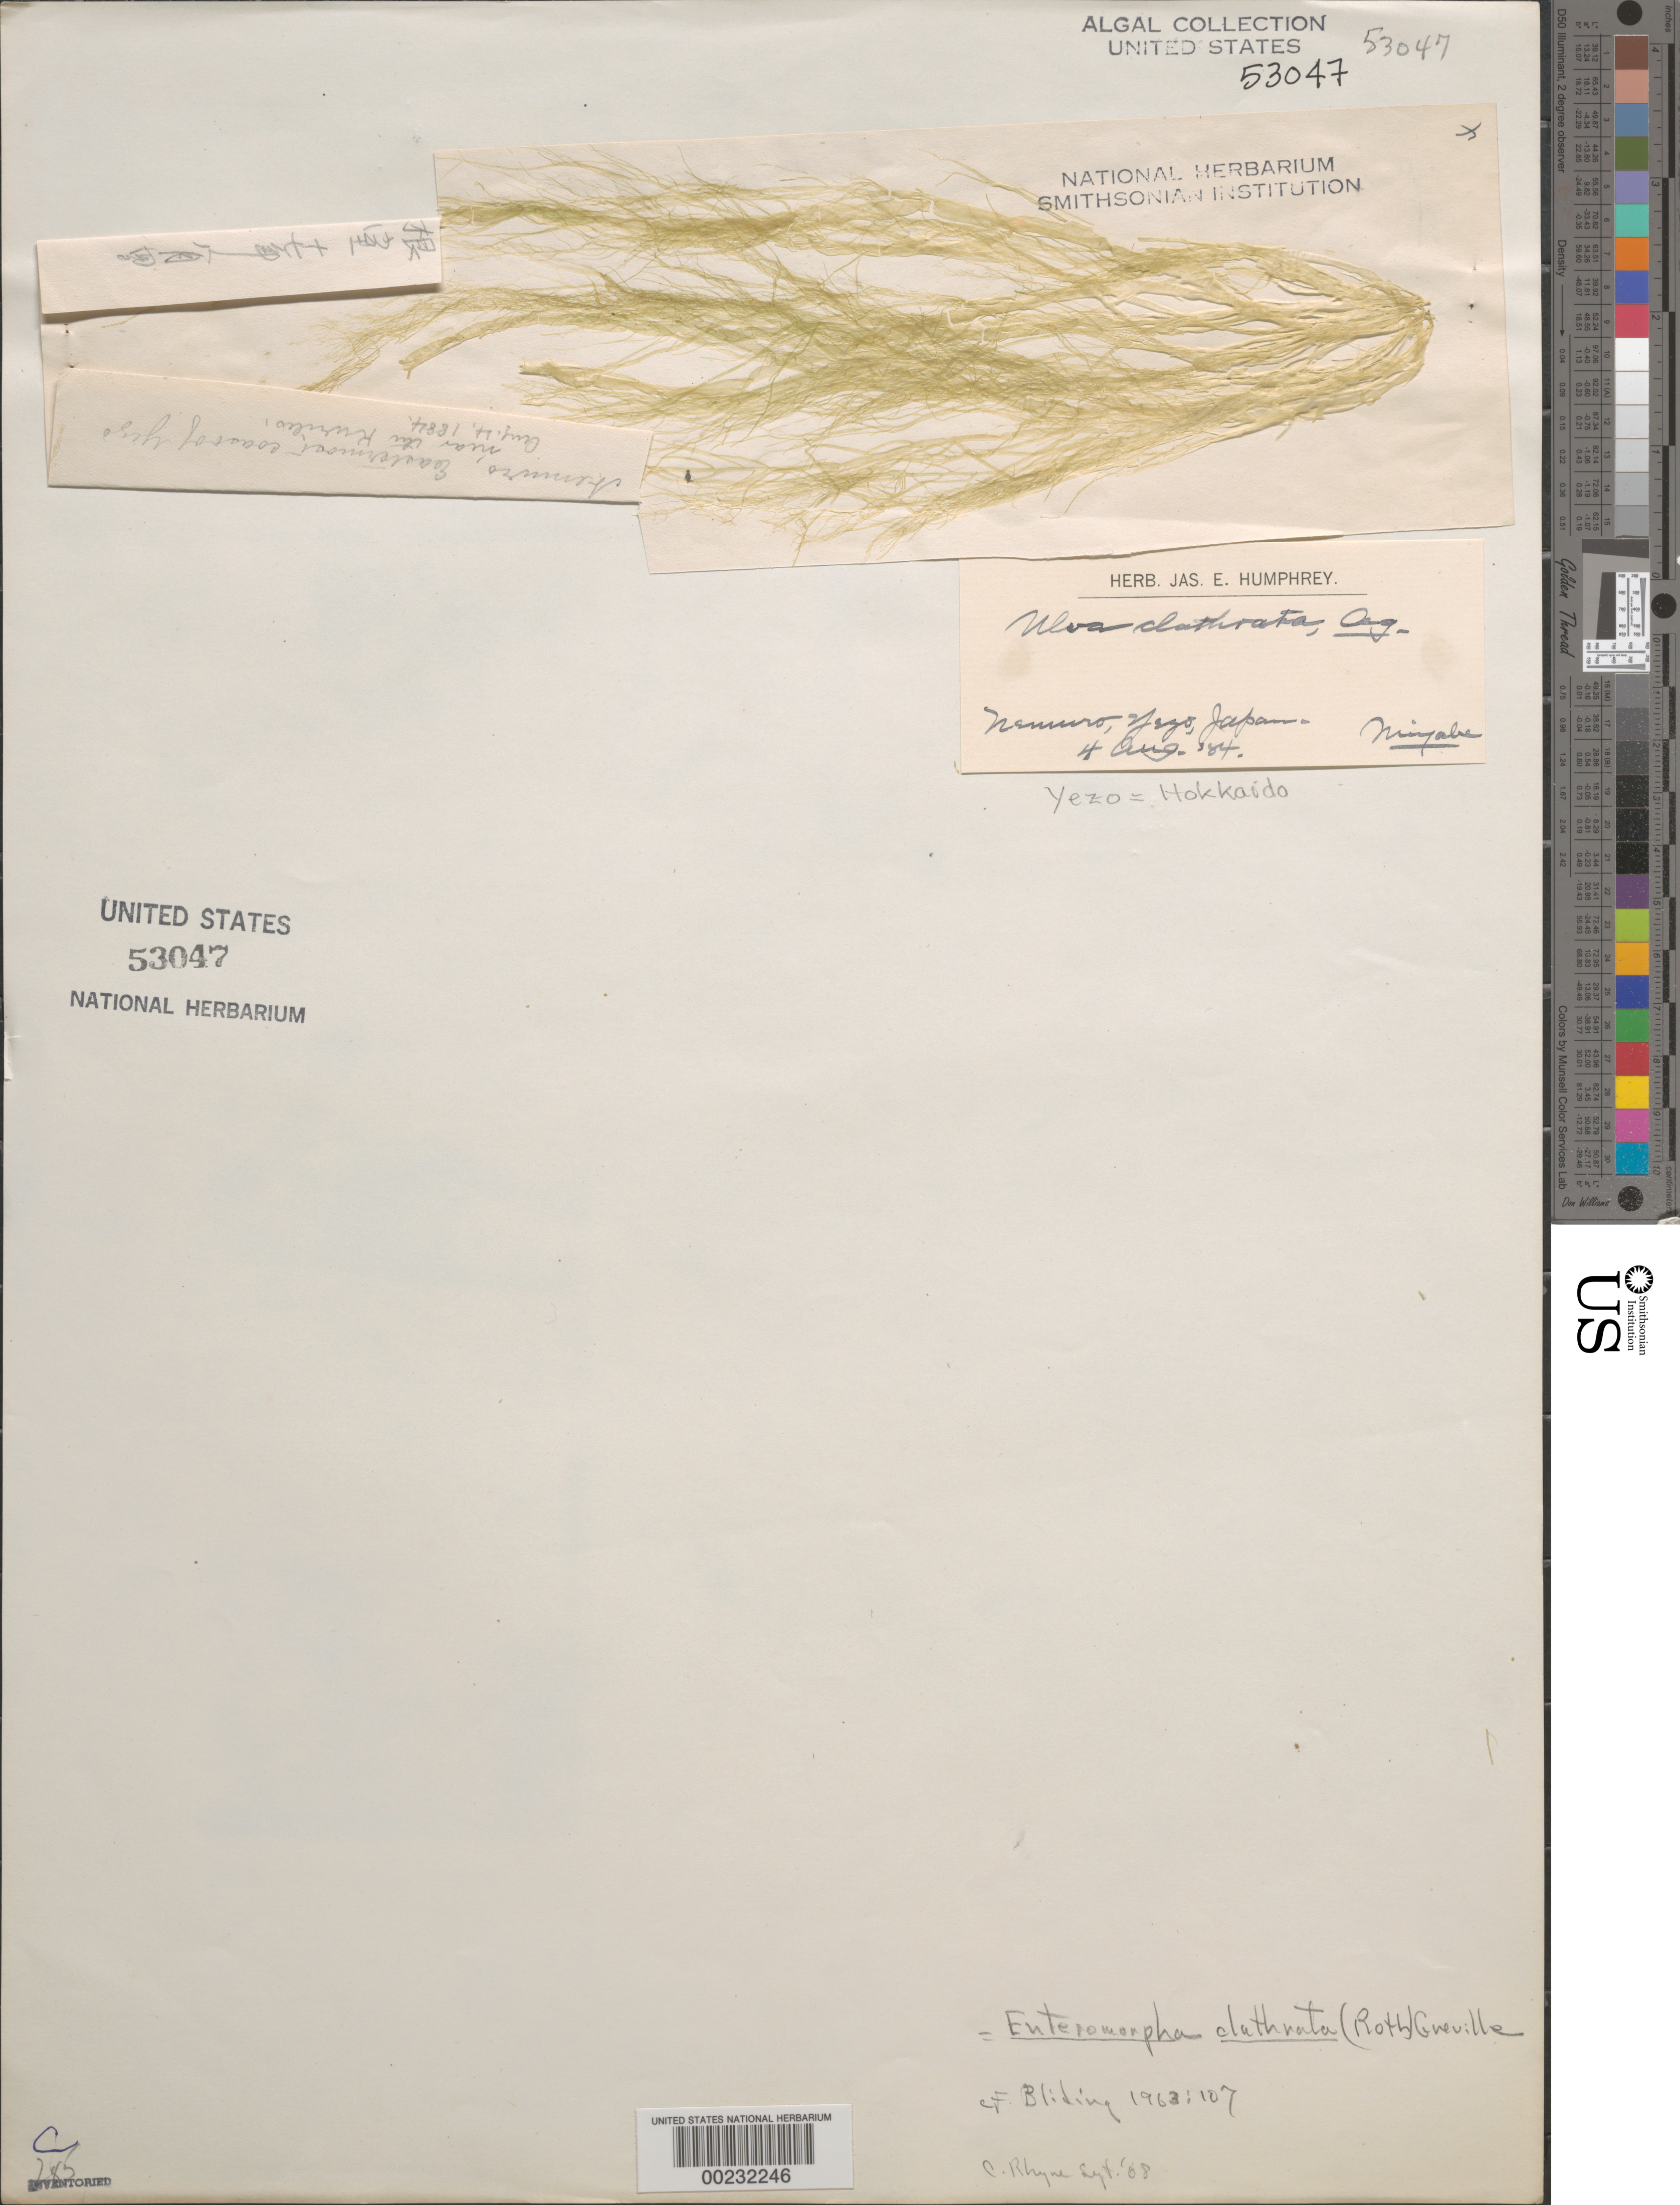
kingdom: Plantae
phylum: Chlorophyta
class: Ulvophyceae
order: Bryopsidales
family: Caulerpaceae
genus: Caulerpa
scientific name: Caulerpa chemnitzia var. vanbossae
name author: (Setch. & N.L. Gardner) Fern.-Garcia & Riosm.-Rod.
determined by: Algae name updating Project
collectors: K. Miyabe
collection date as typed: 04 Aug 1884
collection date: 1884-08-04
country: Japan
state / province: Hokkaido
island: Hokkaido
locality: Nemuro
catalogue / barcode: US 53047